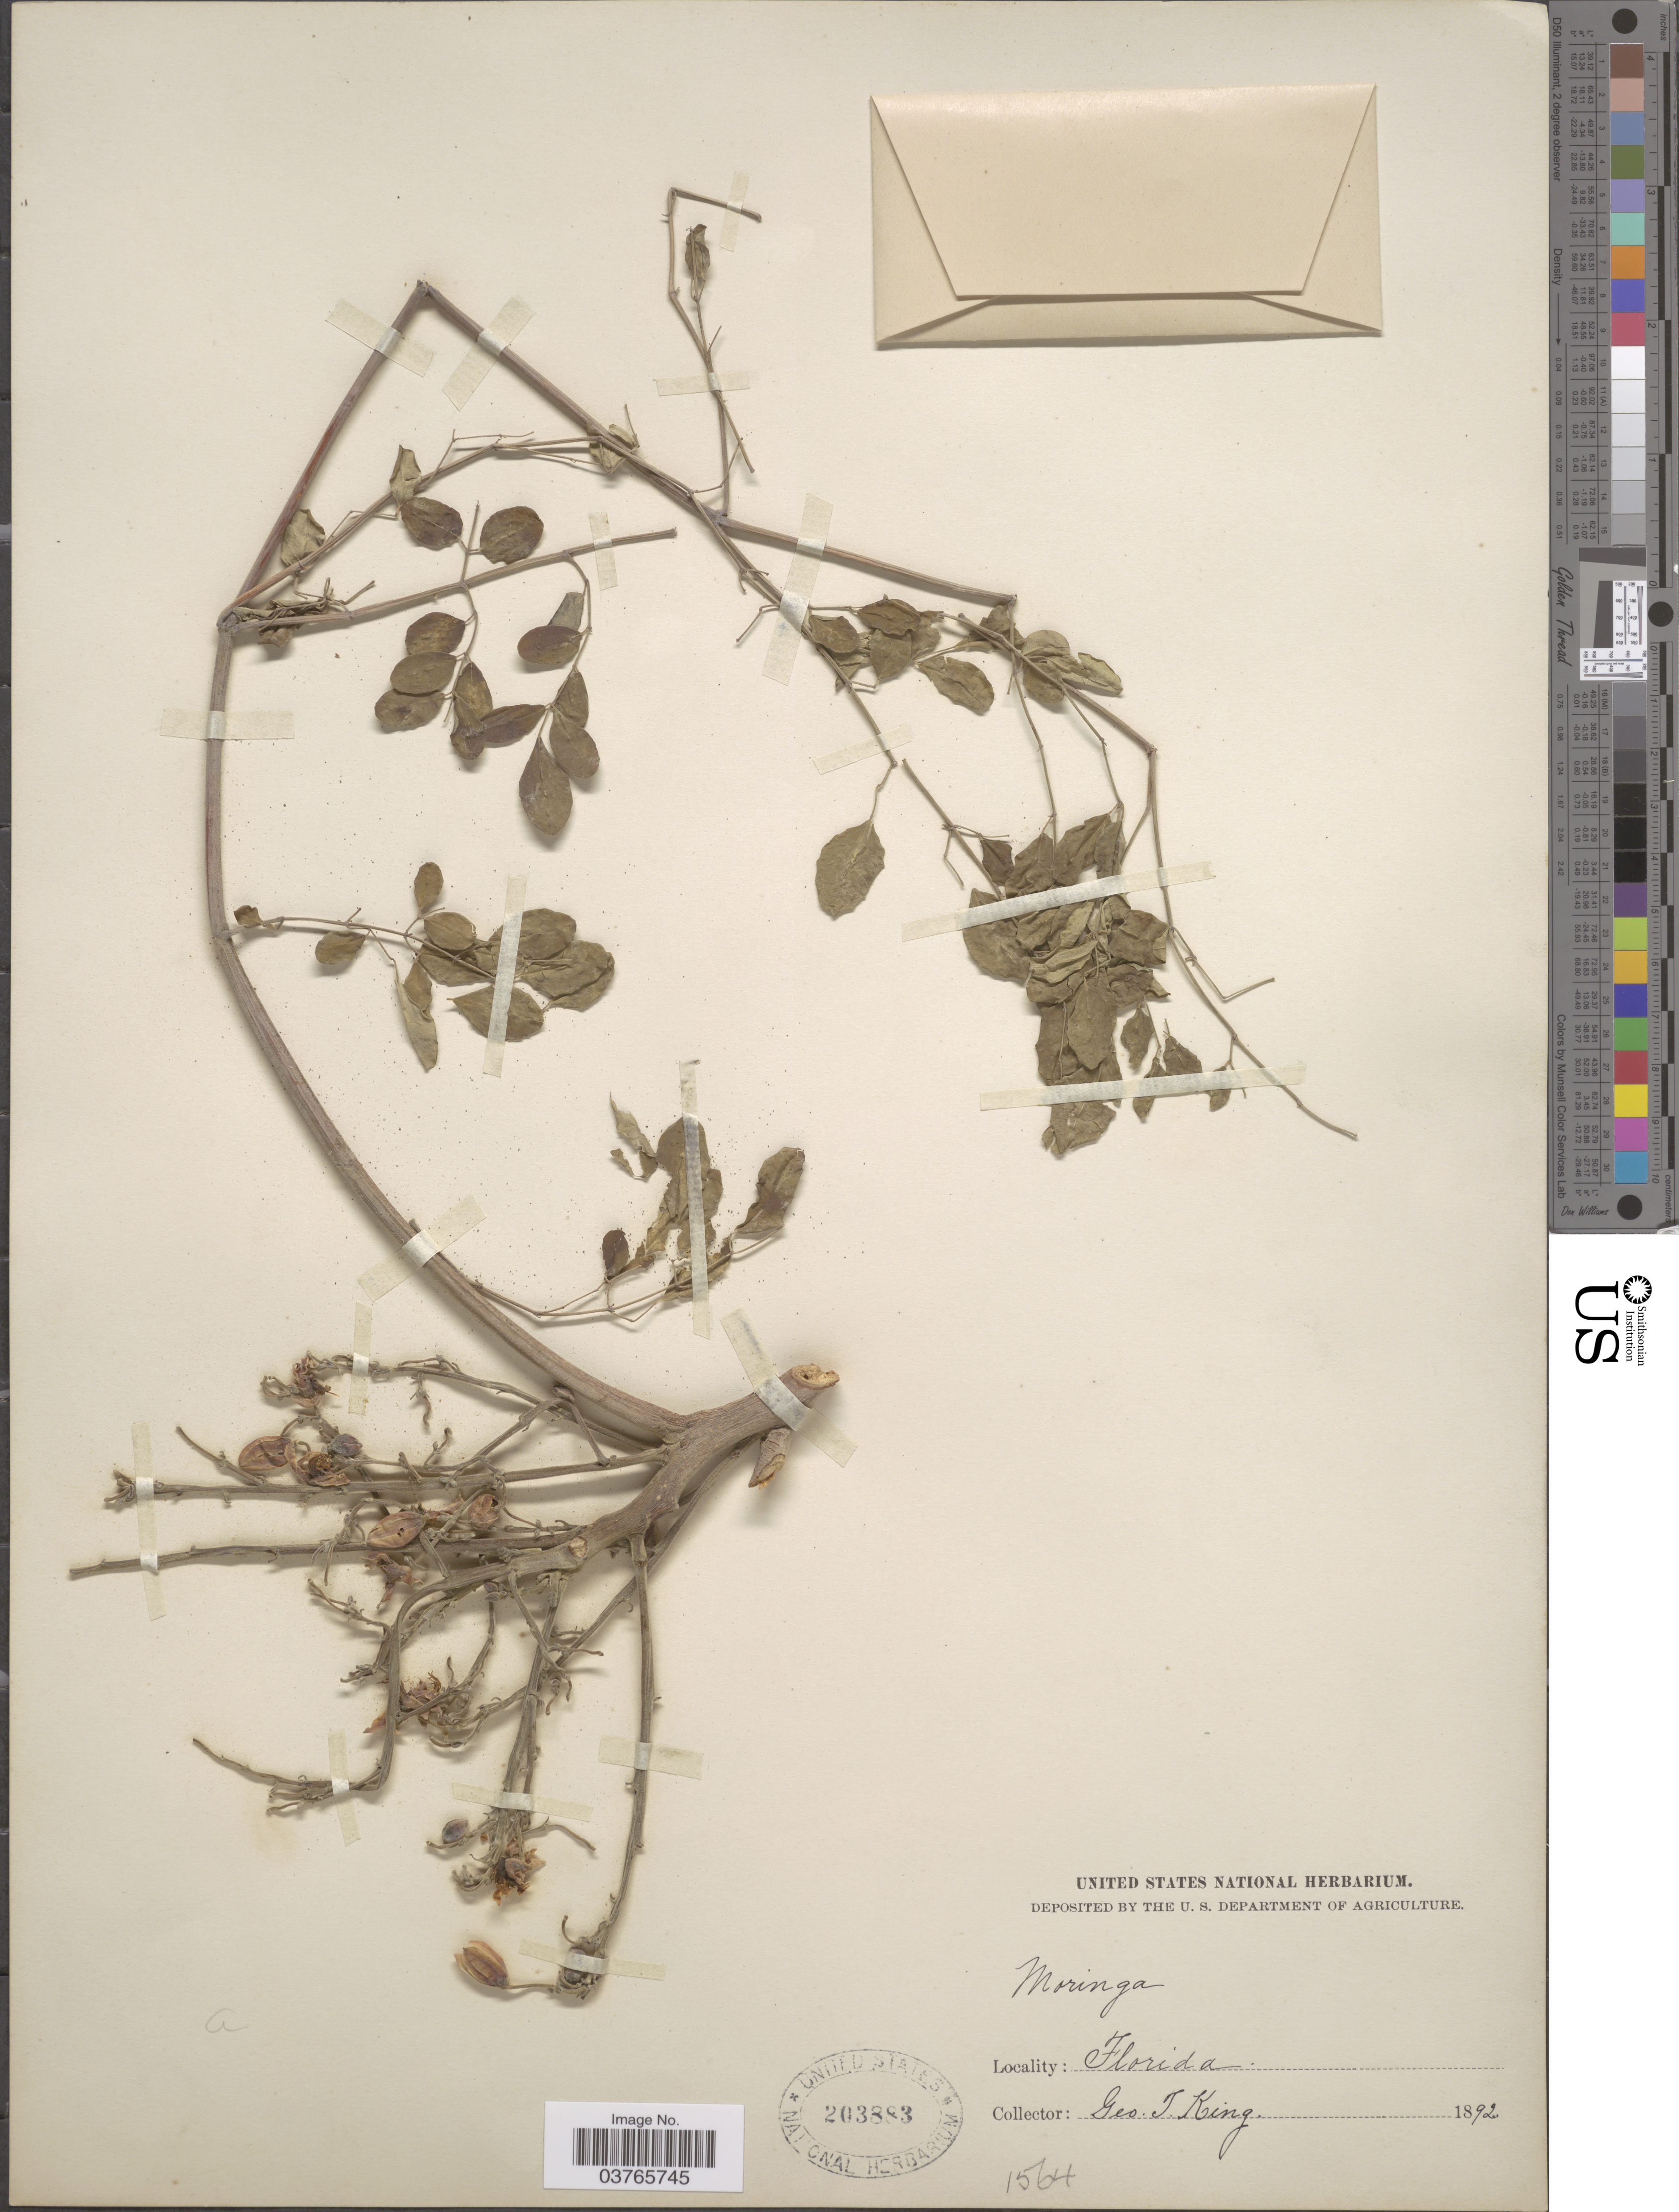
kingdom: Plantae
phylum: Tracheophyta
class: Magnoliopsida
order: Brassicales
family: Moringaceae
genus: Moringa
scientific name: Moringa oleifera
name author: Lam.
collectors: G. King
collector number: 1564?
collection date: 1892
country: United States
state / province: Florida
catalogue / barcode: US 203883